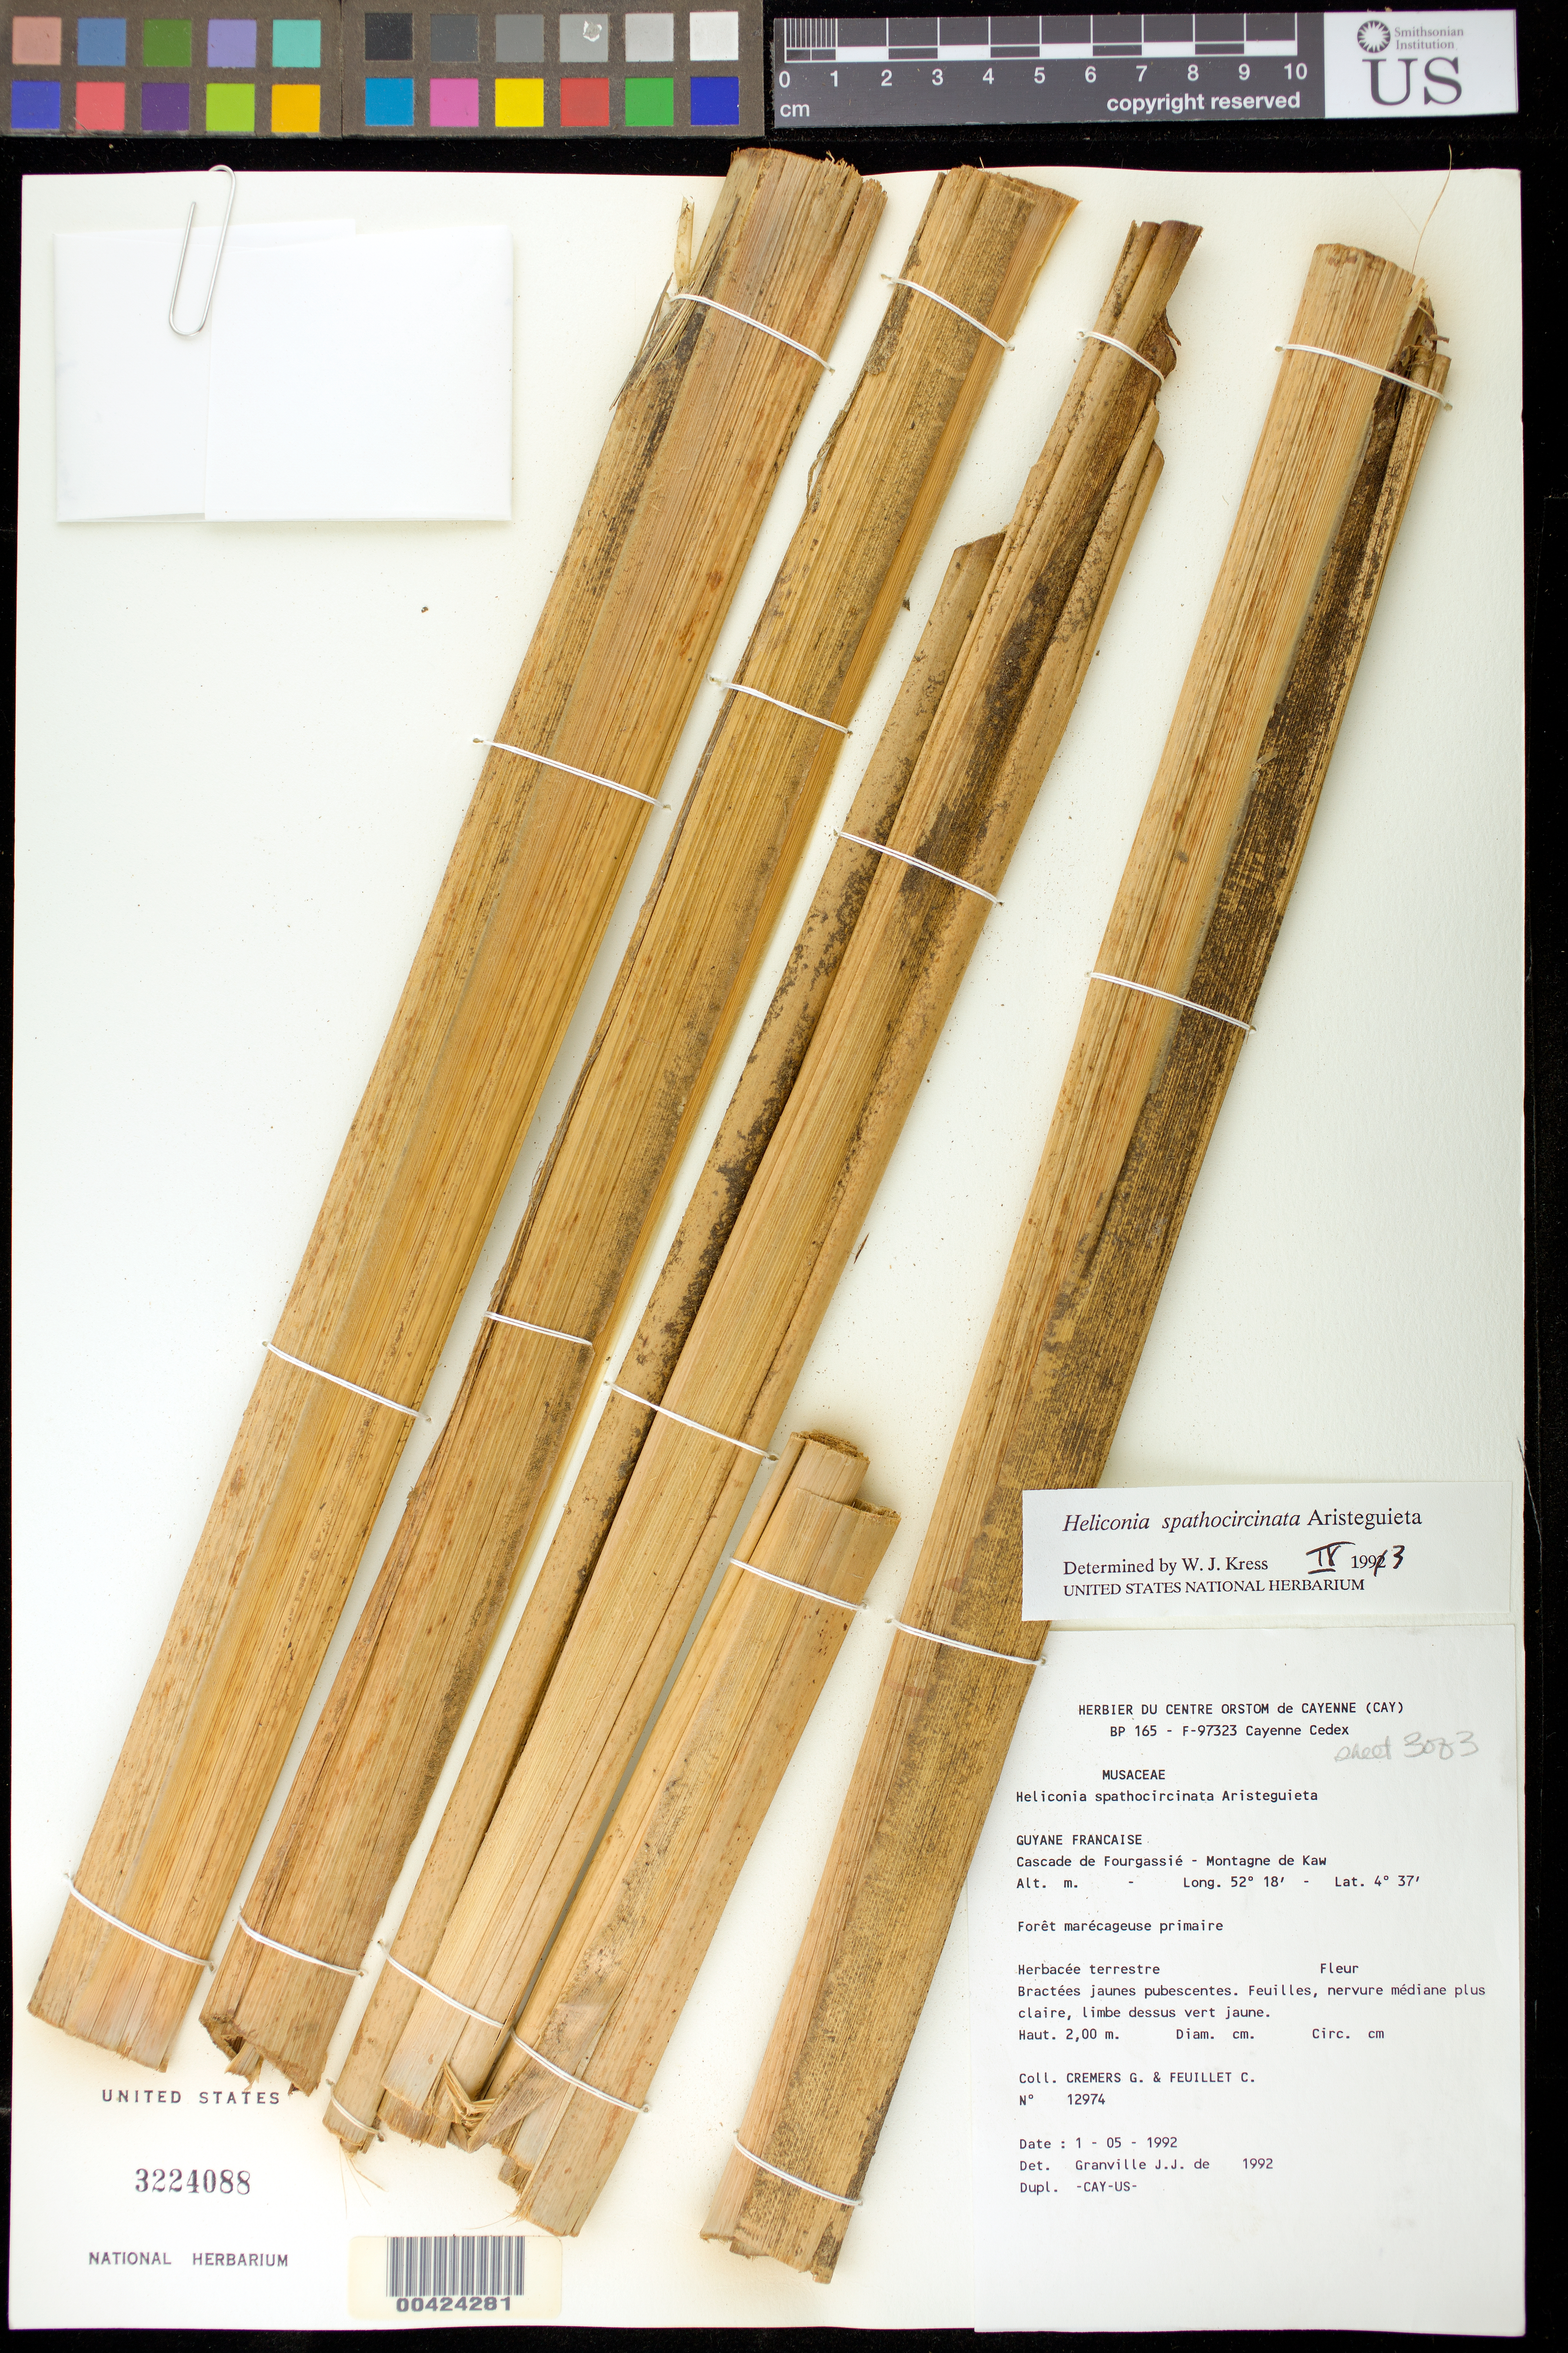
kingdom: Plantae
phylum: Tracheophyta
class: Liliopsida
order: Zingiberales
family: Heliconiaceae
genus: Heliconia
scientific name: Heliconia spathocircinata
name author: Aristeg.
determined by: Kress, W. J., (US), Smithsonian Institution - National Museum of Natural History (UNITED STATES)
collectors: G. Cremers & C. Feuillet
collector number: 12974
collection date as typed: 01 May 1992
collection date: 1992-05-01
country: French Guiana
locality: Cascade de fourgassie - montagne de kaw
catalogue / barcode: US 3224088